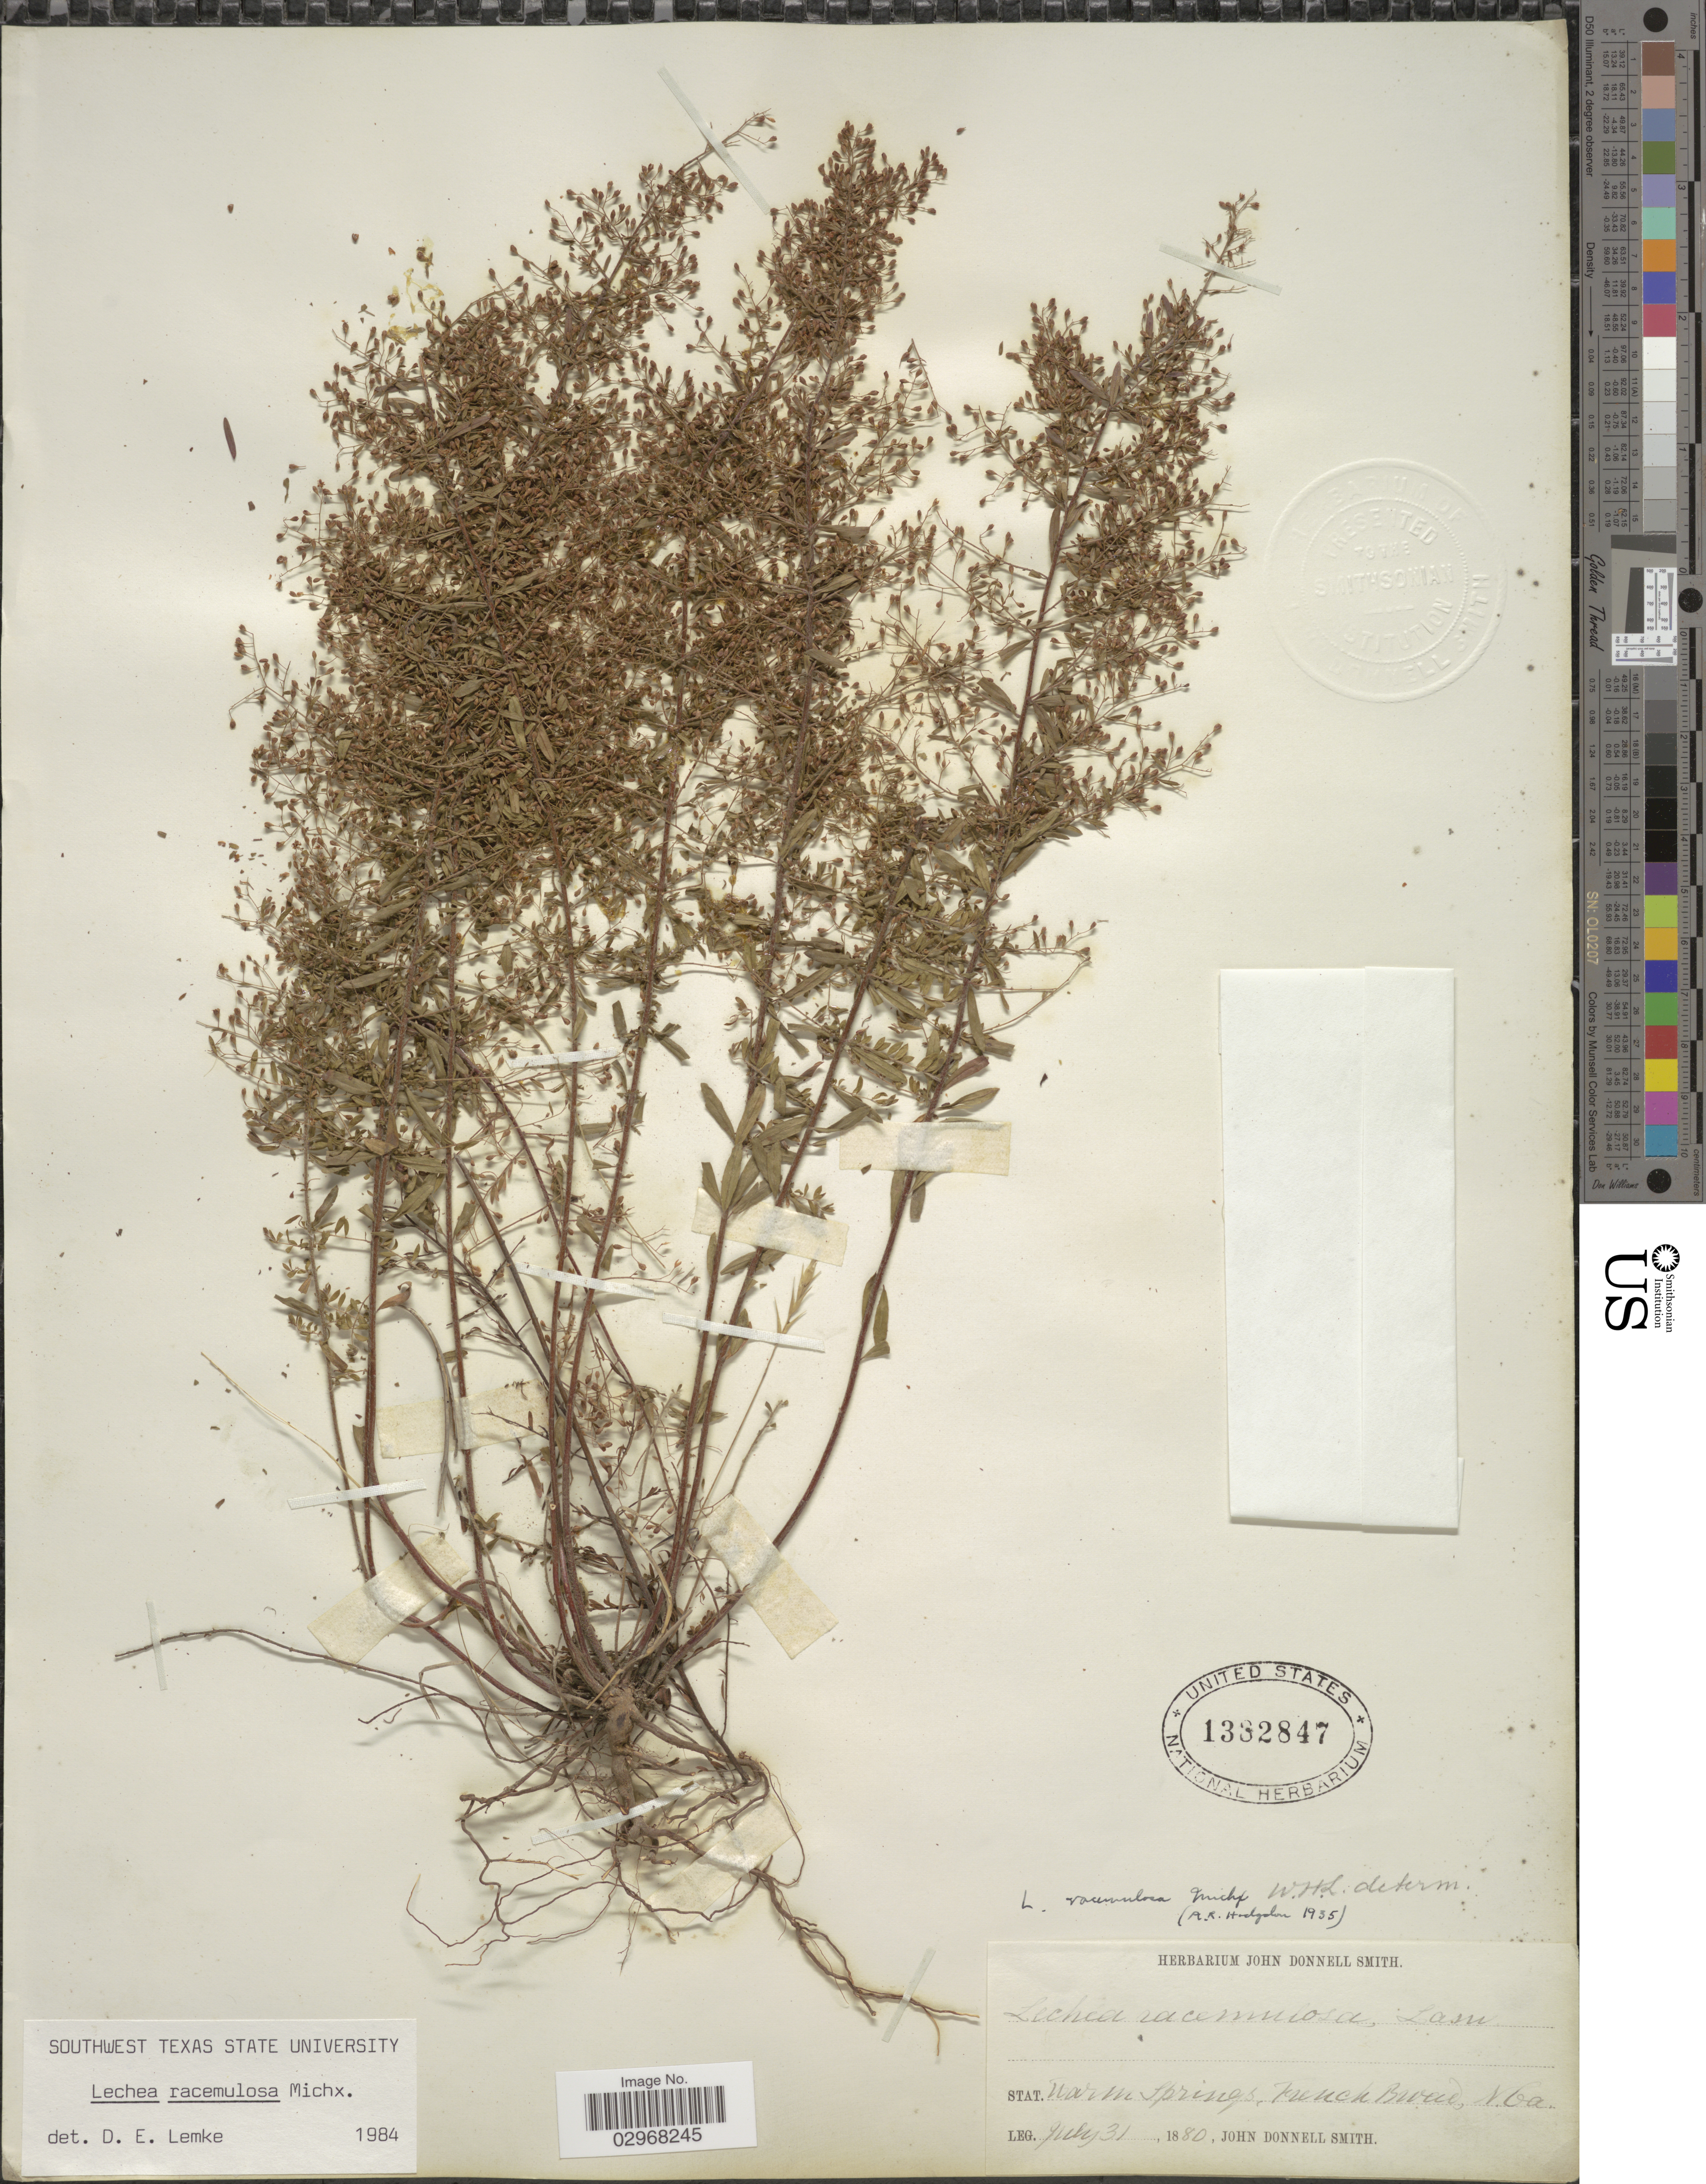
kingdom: Plantae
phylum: Tracheophyta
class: Magnoliopsida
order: Malvales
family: Cistaceae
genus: Lechea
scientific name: Lechea racemulosa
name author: Michx.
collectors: J. Donnell Smith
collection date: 1880-07-31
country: United States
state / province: North Carolina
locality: Stat. Warm Springs, French Broad.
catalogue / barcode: US 1332847